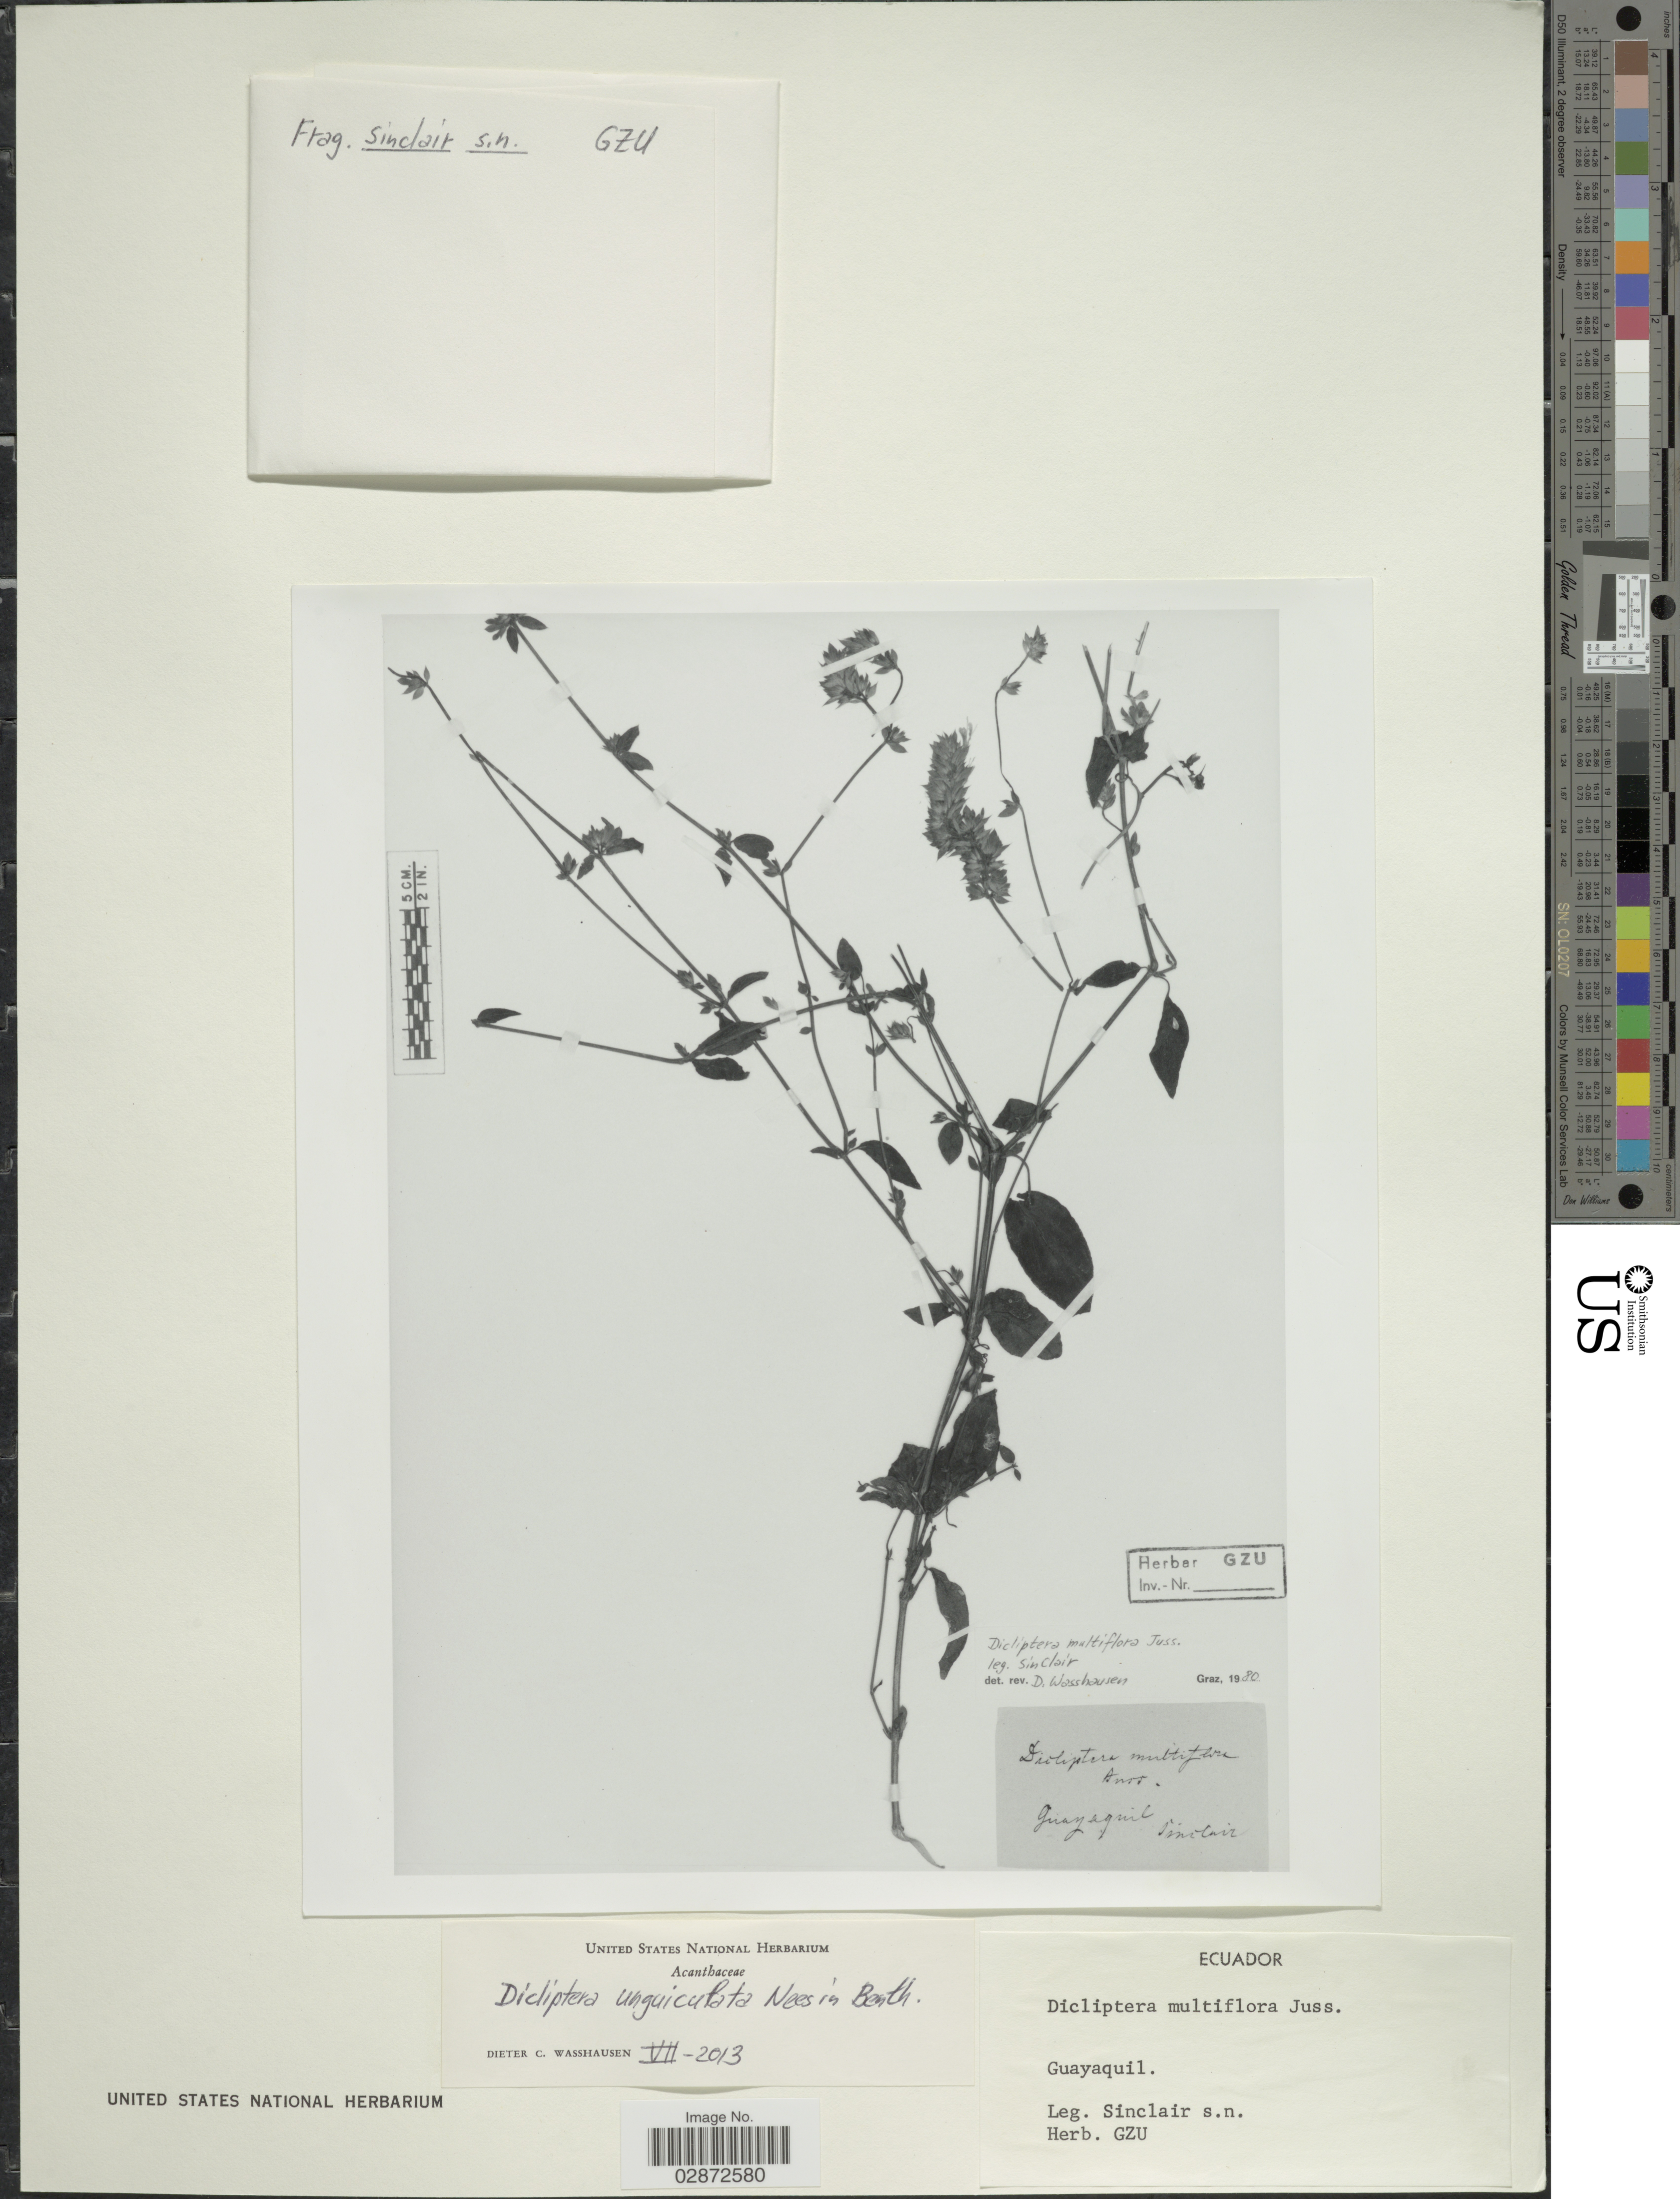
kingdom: Plantae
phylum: Tracheophyta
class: Magnoliopsida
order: Lamiales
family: Acanthaceae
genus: Dicliptera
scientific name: Dicliptera unguiculata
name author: Nees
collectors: -- Sinclair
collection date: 2013-07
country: Ecuador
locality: Guayaquil.